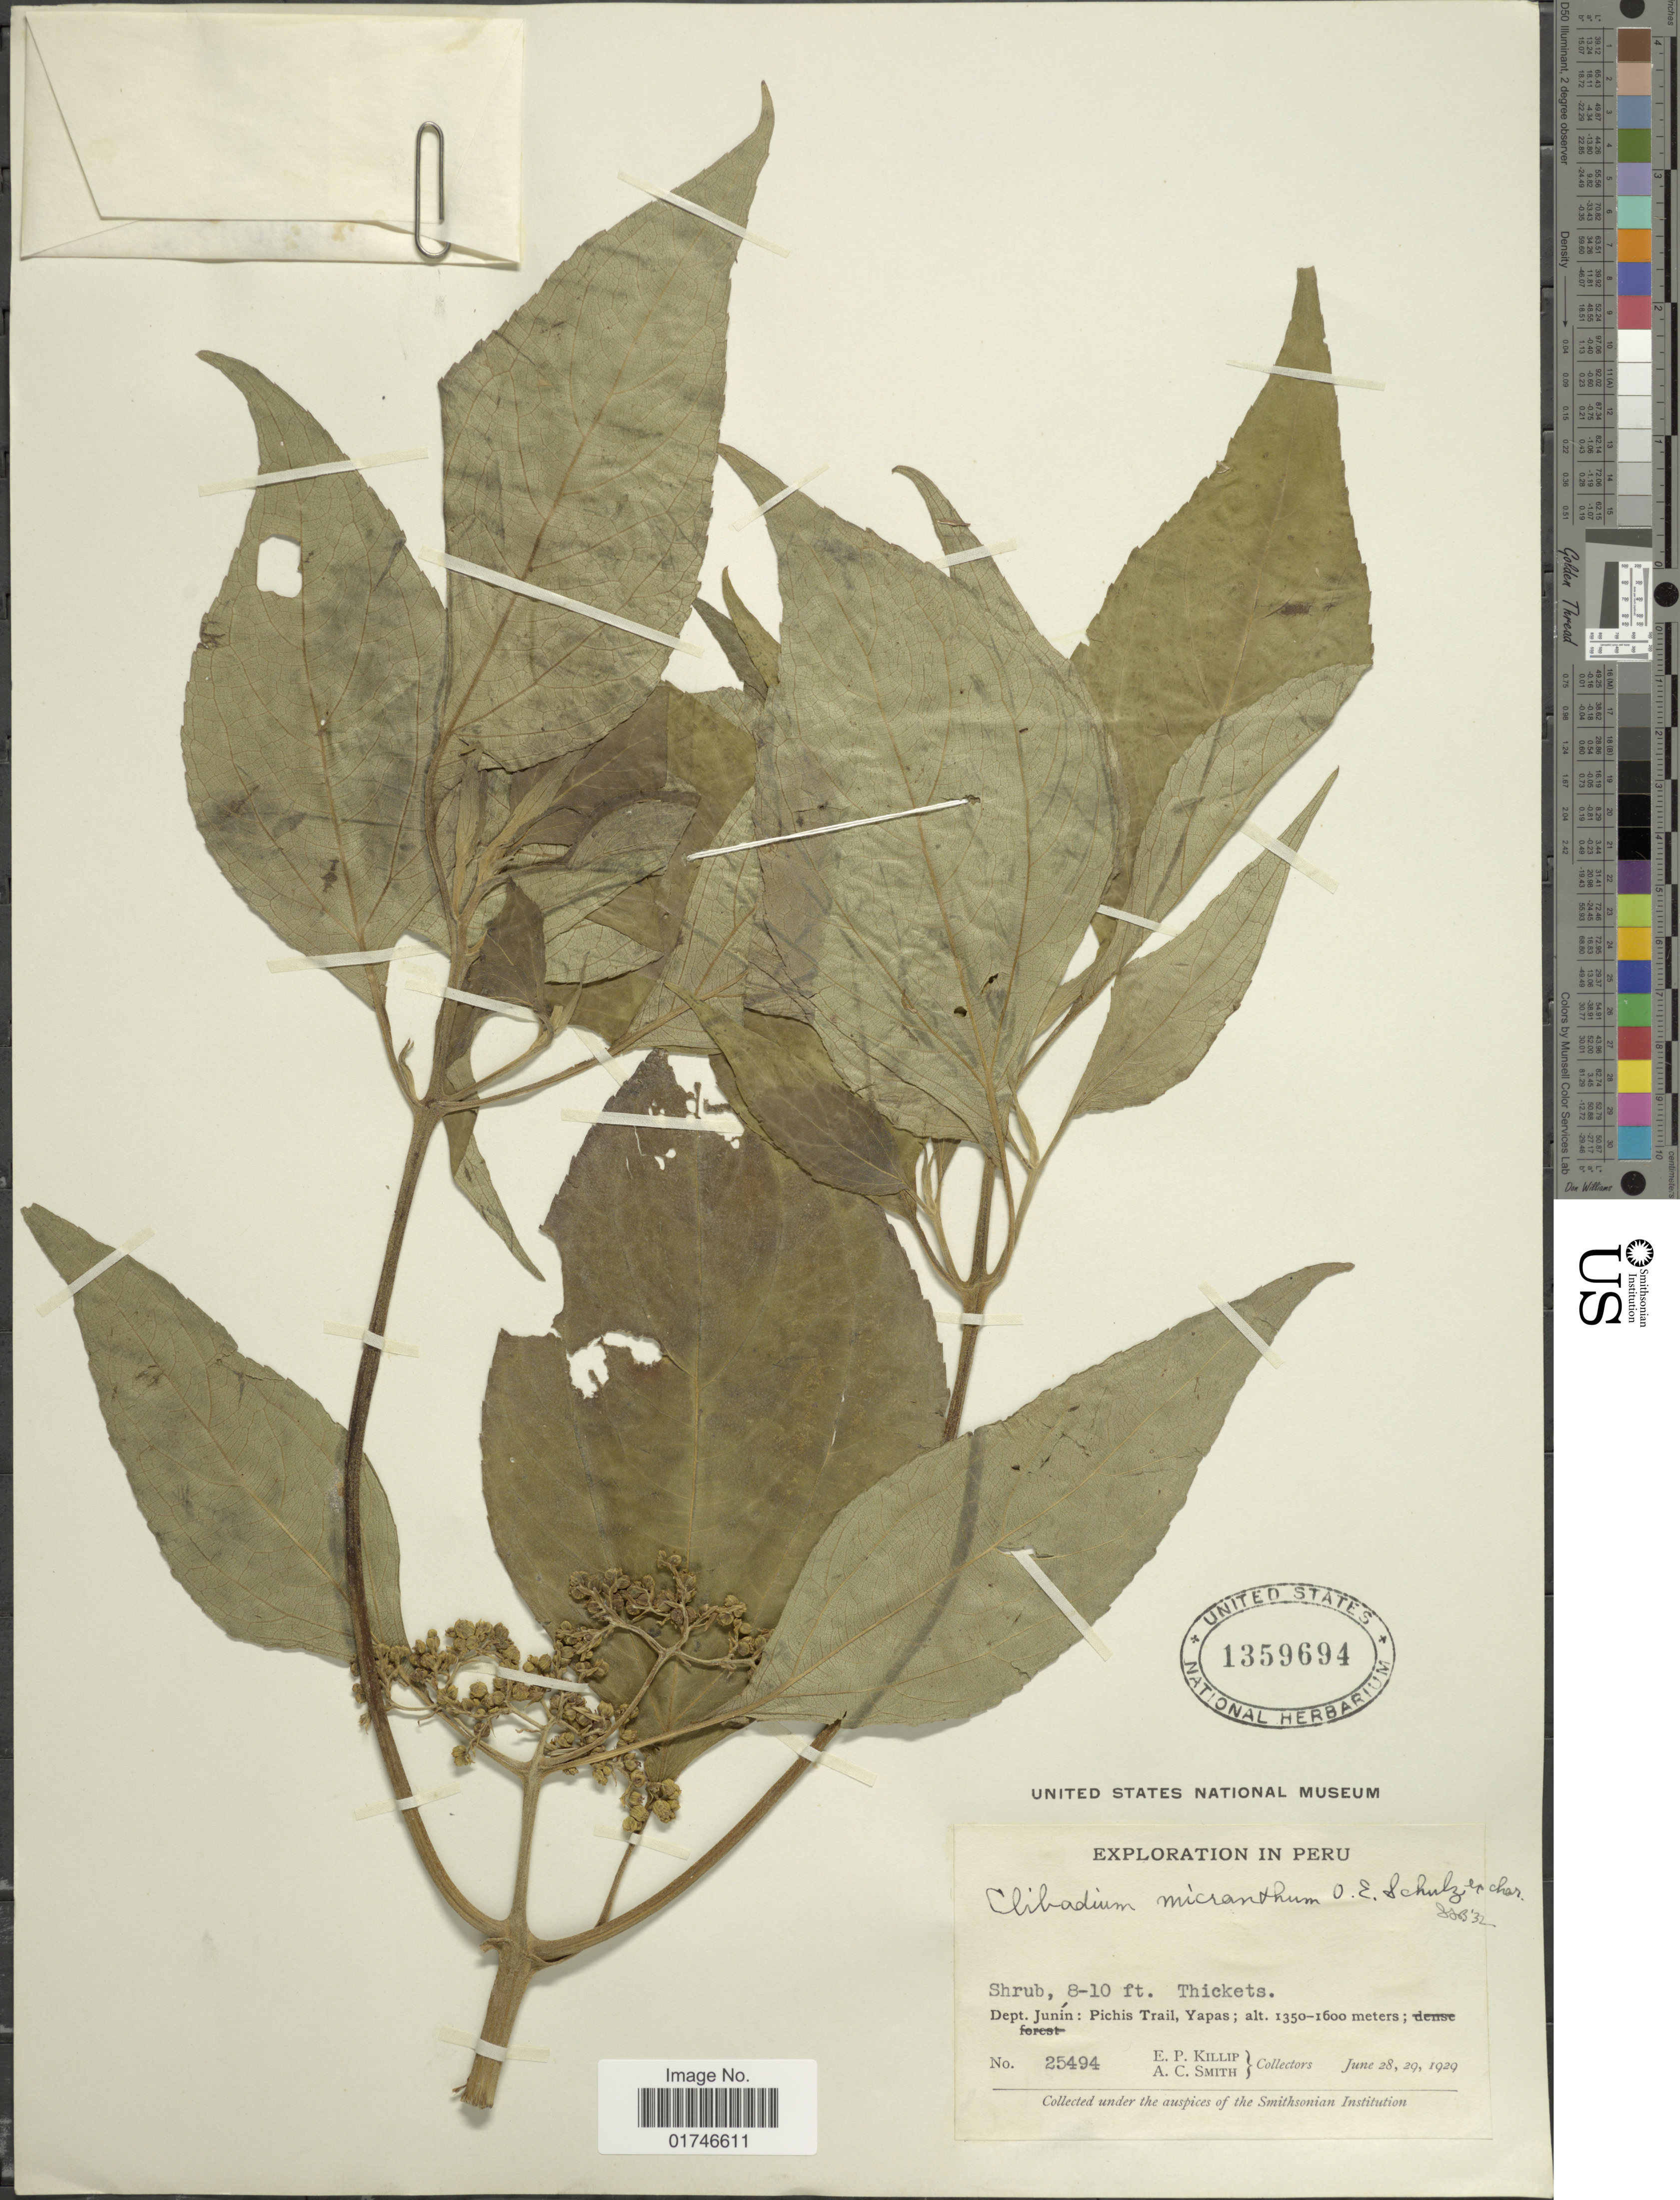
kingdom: Plantae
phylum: Tracheophyta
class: Magnoliopsida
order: Asterales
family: Asteraceae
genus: Clibadium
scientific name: Clibadium micranthum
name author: O.E. Schulz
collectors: E. P. Killip & A. C. Smith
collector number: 25494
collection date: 1929-06-28/1929-06-29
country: Peru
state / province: Junín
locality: Pichis Trail. Yapas.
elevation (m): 1350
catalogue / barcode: US 1359694